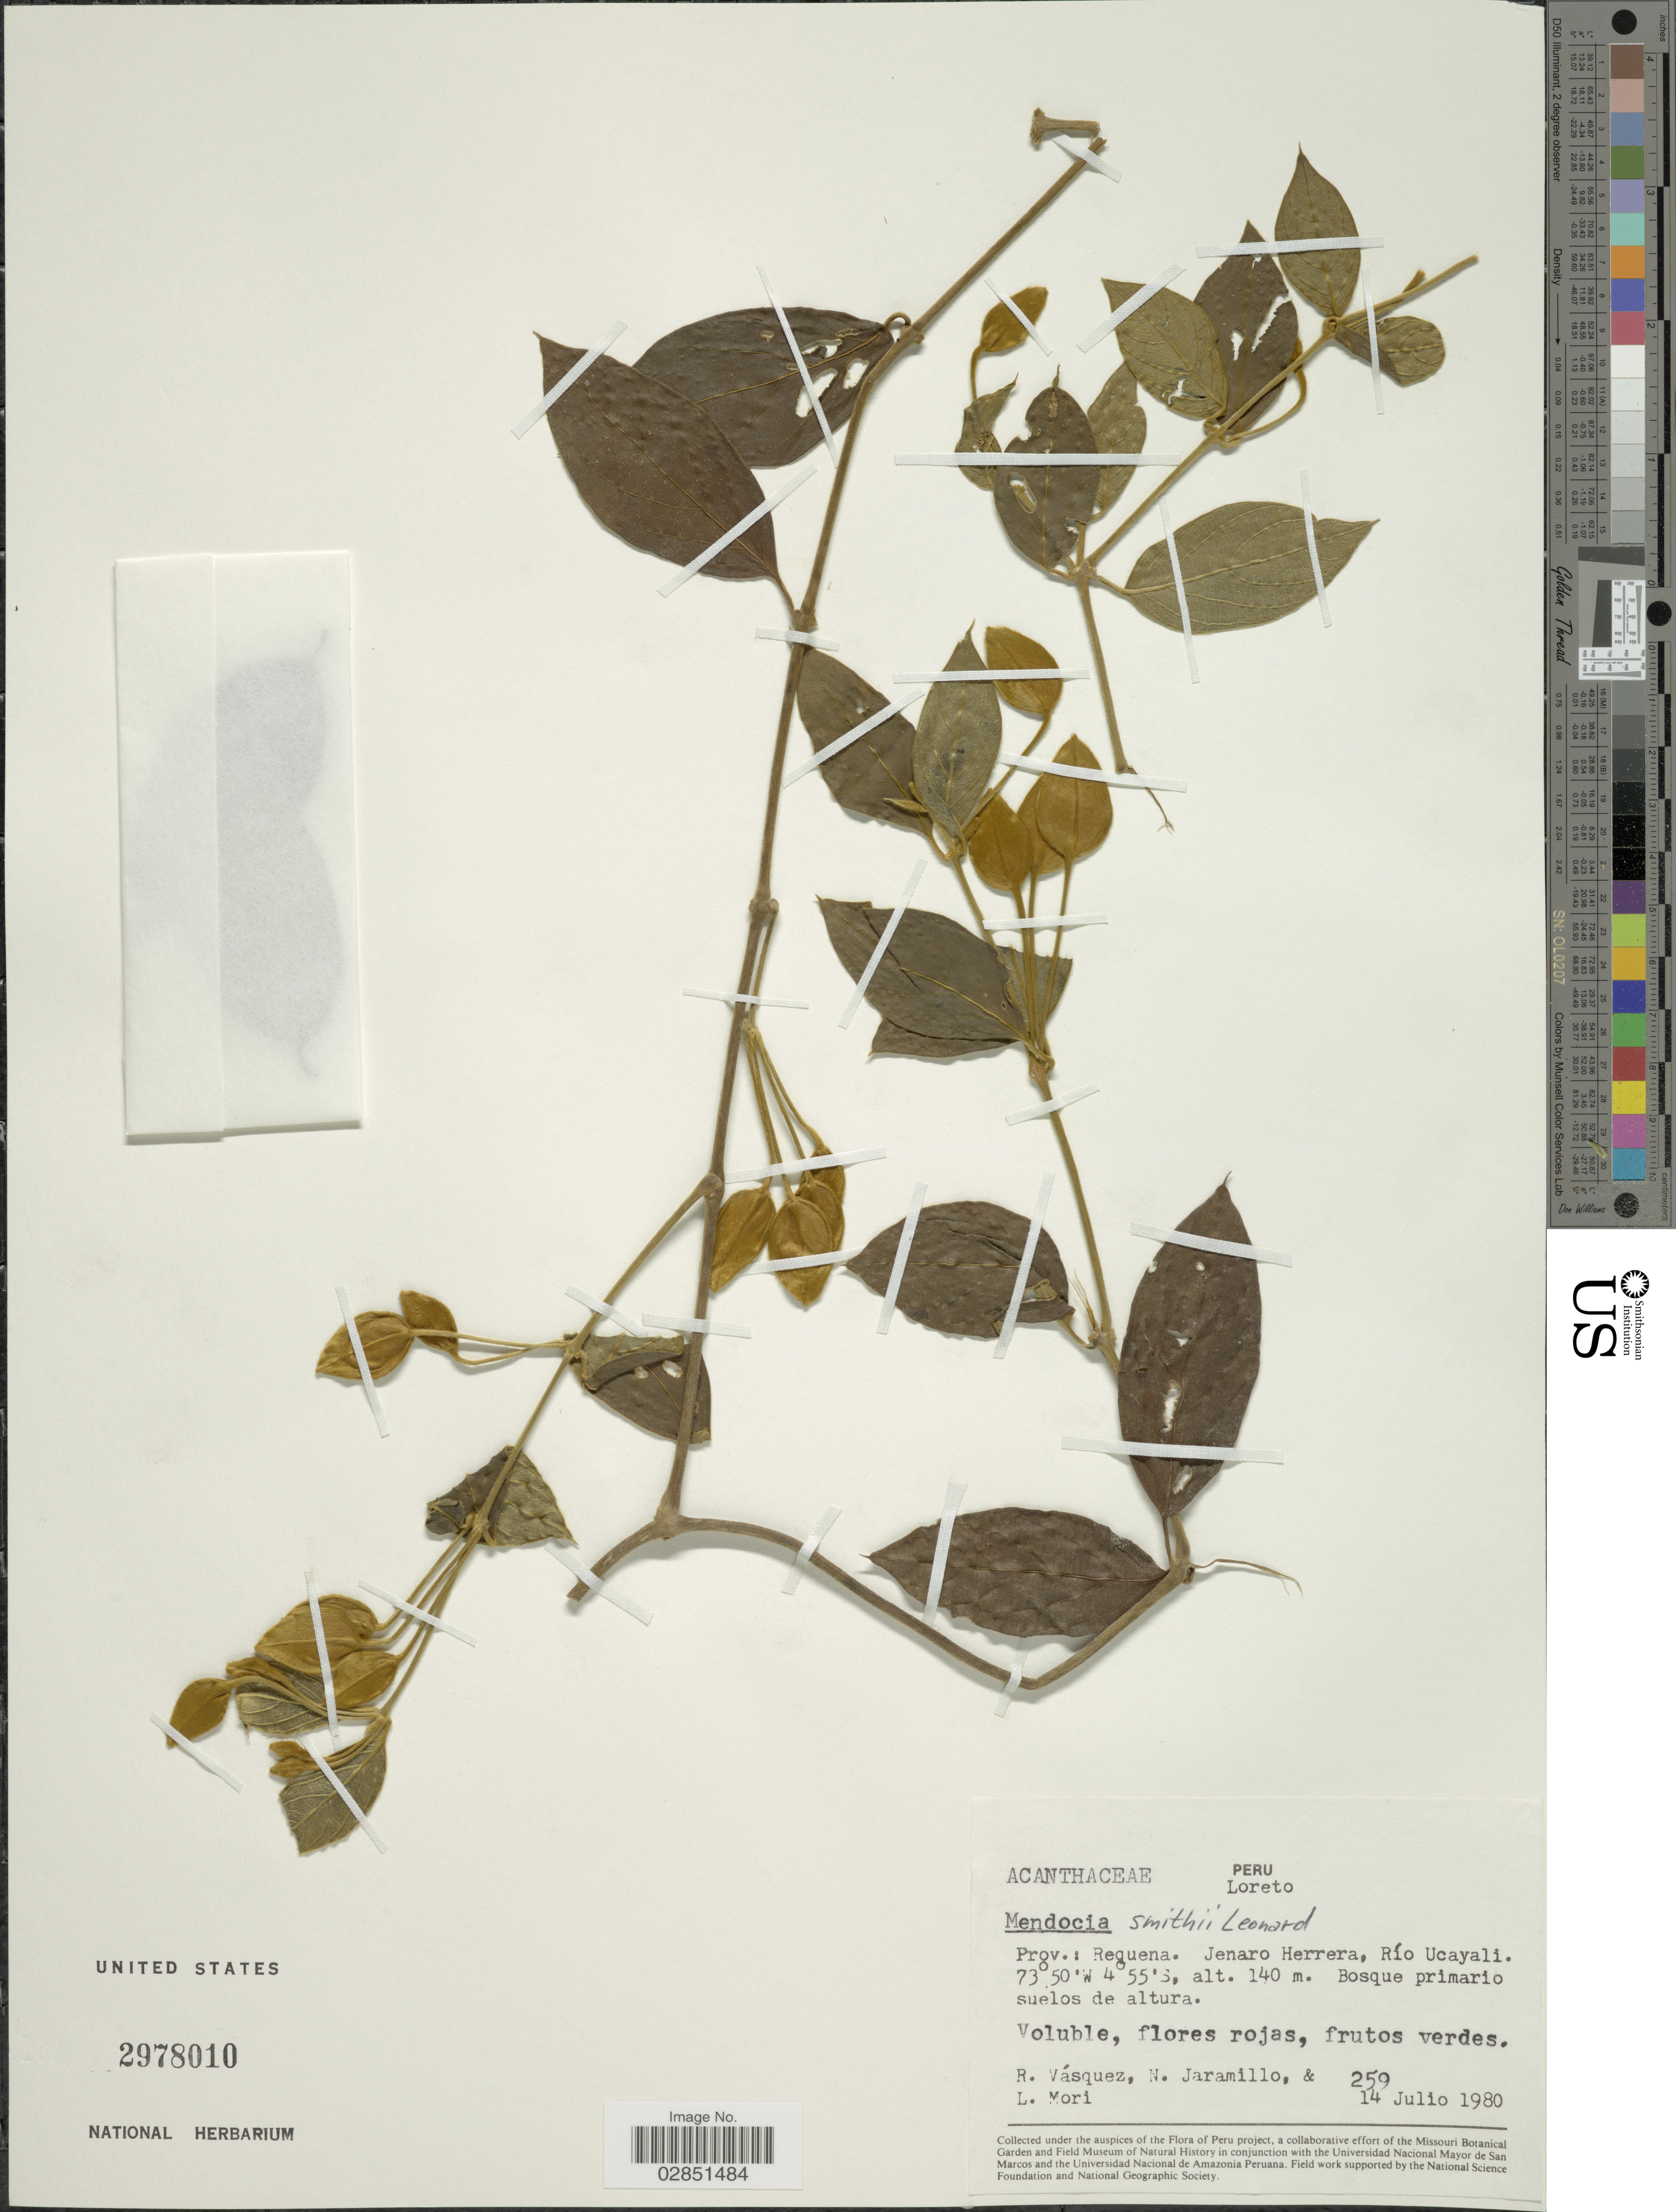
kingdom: Plantae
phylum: Tracheophyta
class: Magnoliopsida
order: Lamiales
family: Acanthaceae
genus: Mendoncia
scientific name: Mendoncia smithii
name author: Leonard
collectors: R. Vásquez, N. Jaramillo & L. Mori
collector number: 259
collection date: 1980-07-14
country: Peru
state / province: Loreto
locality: Prov.: Requena. Jenaro Herrera, Río Ucayali.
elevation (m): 140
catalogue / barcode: US 2978010